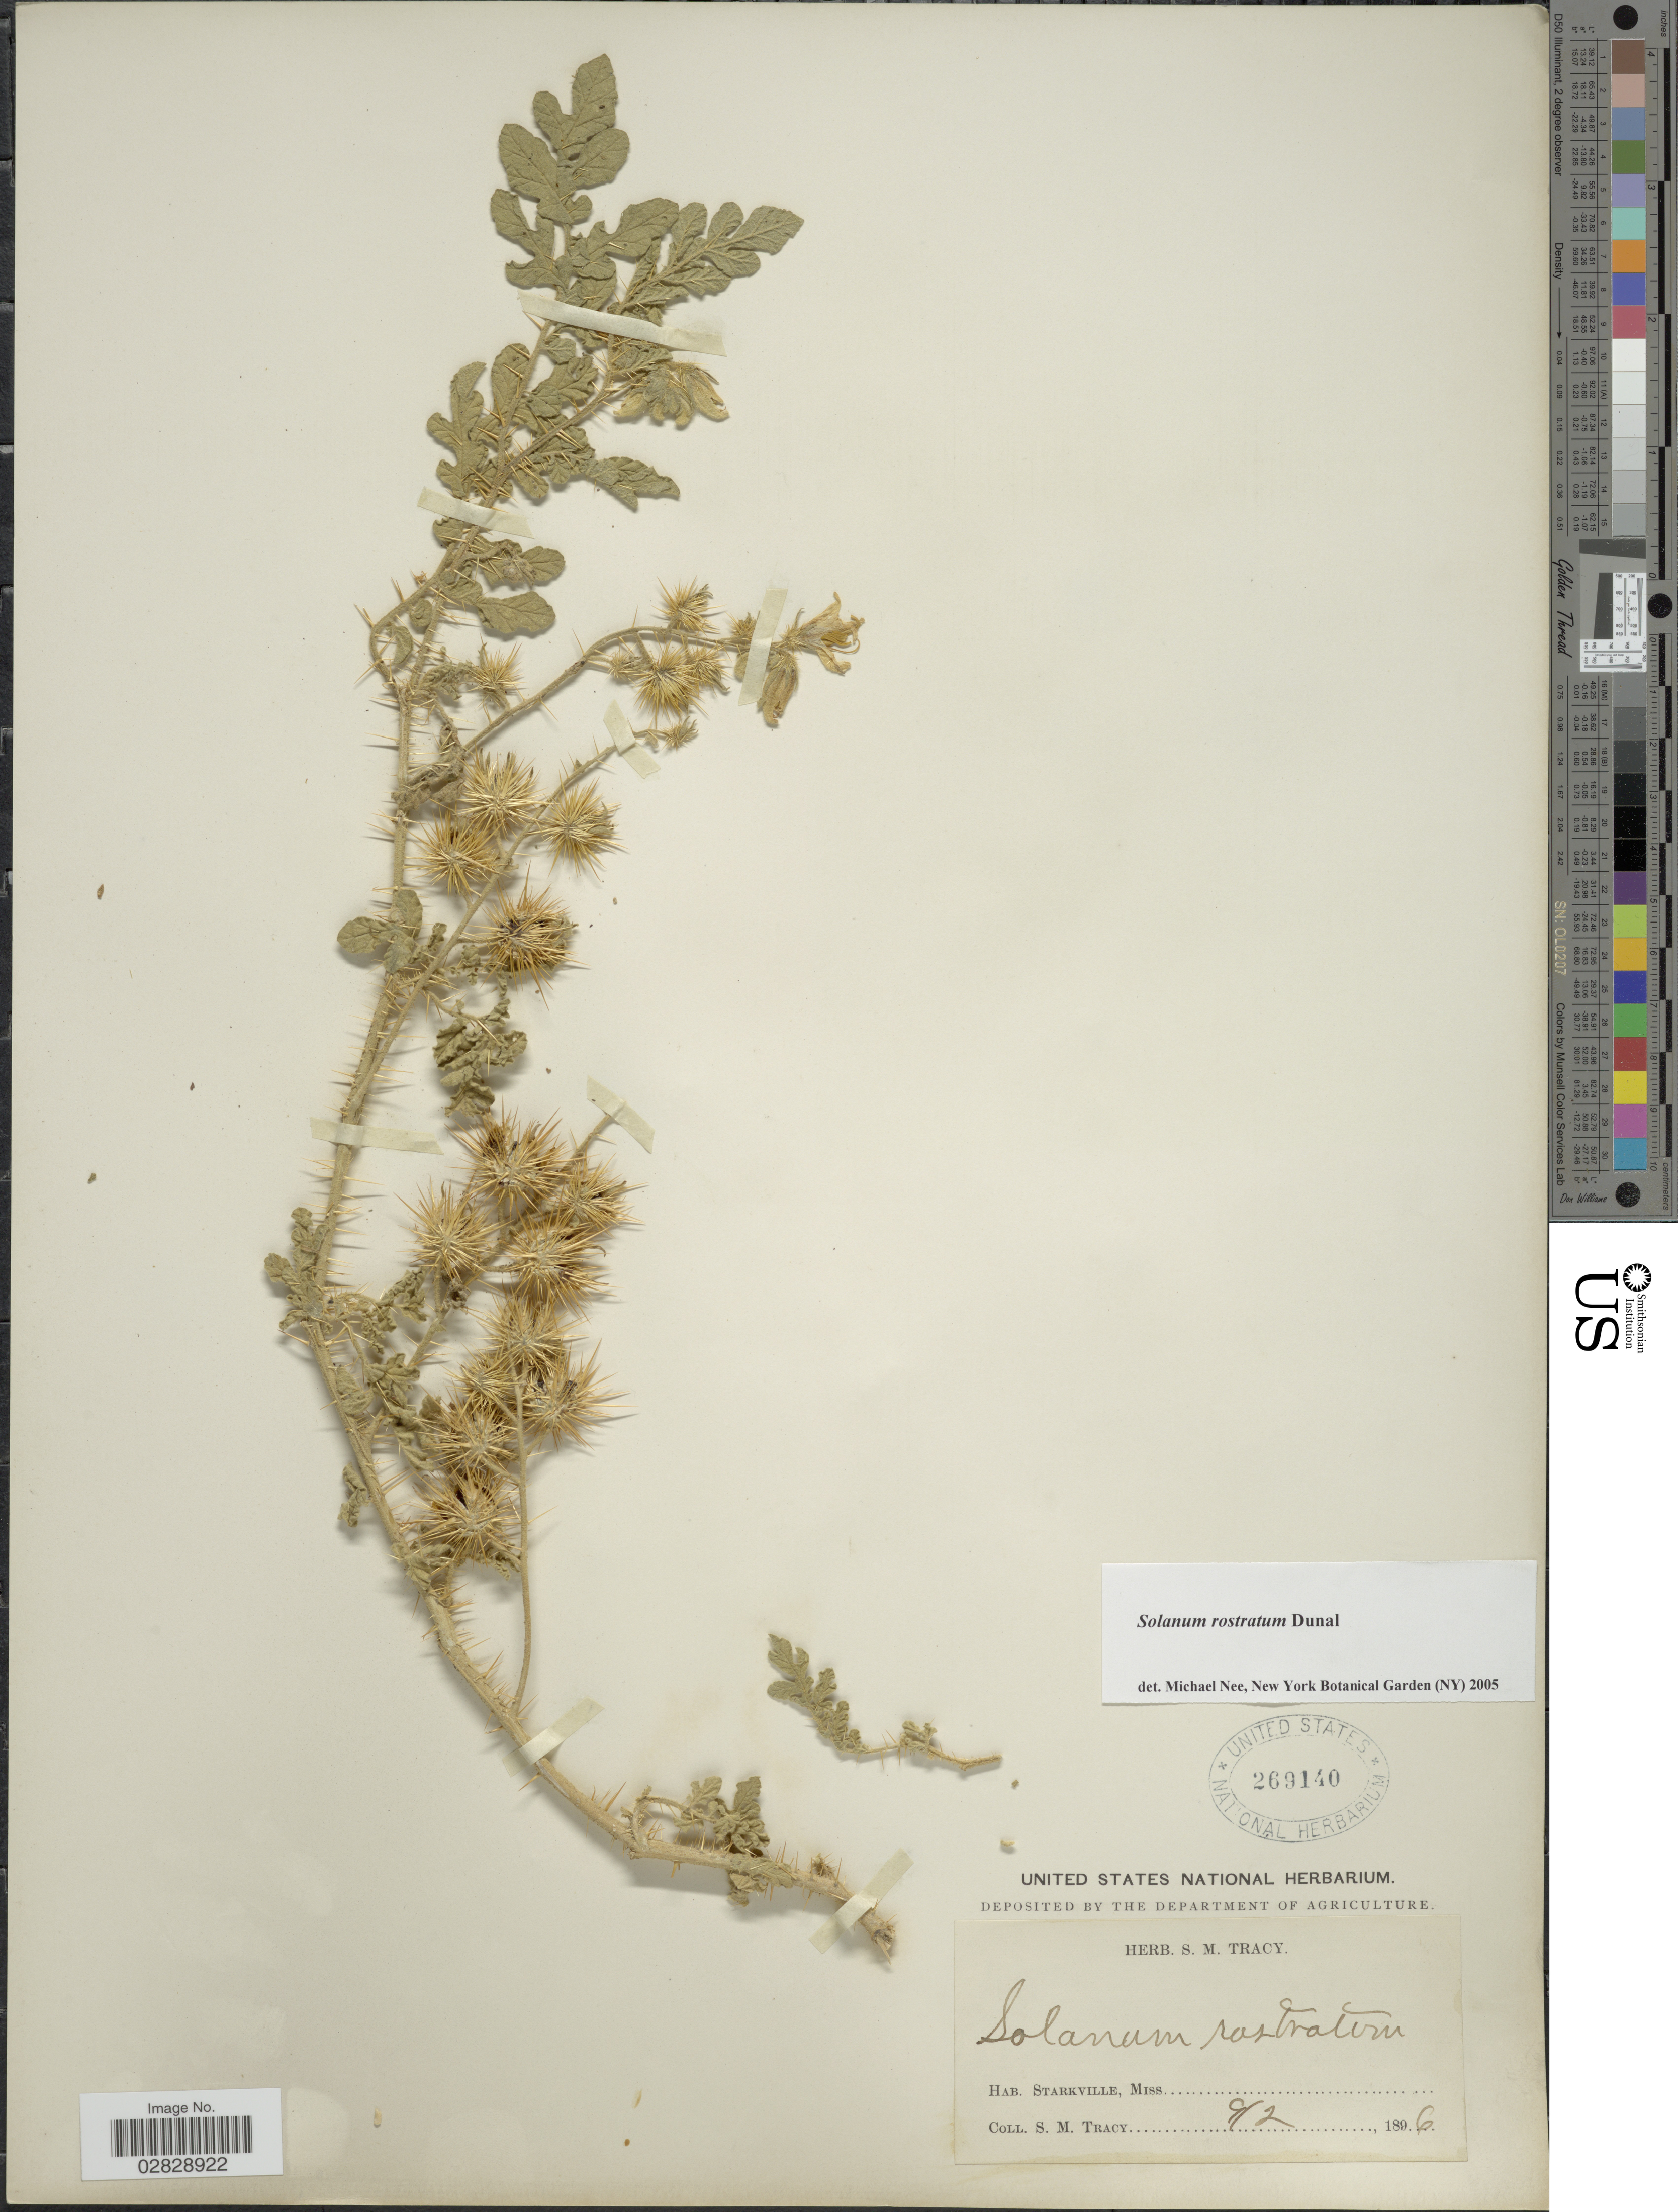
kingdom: Plantae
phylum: Tracheophyta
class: Magnoliopsida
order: Solanales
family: Solanaceae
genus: Solanum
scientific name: Solanum rostratum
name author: Dunal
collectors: S. M. Tracy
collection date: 1896-09-02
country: United States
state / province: Mississippi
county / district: Oktibbeha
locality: Starkville.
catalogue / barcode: US 269140